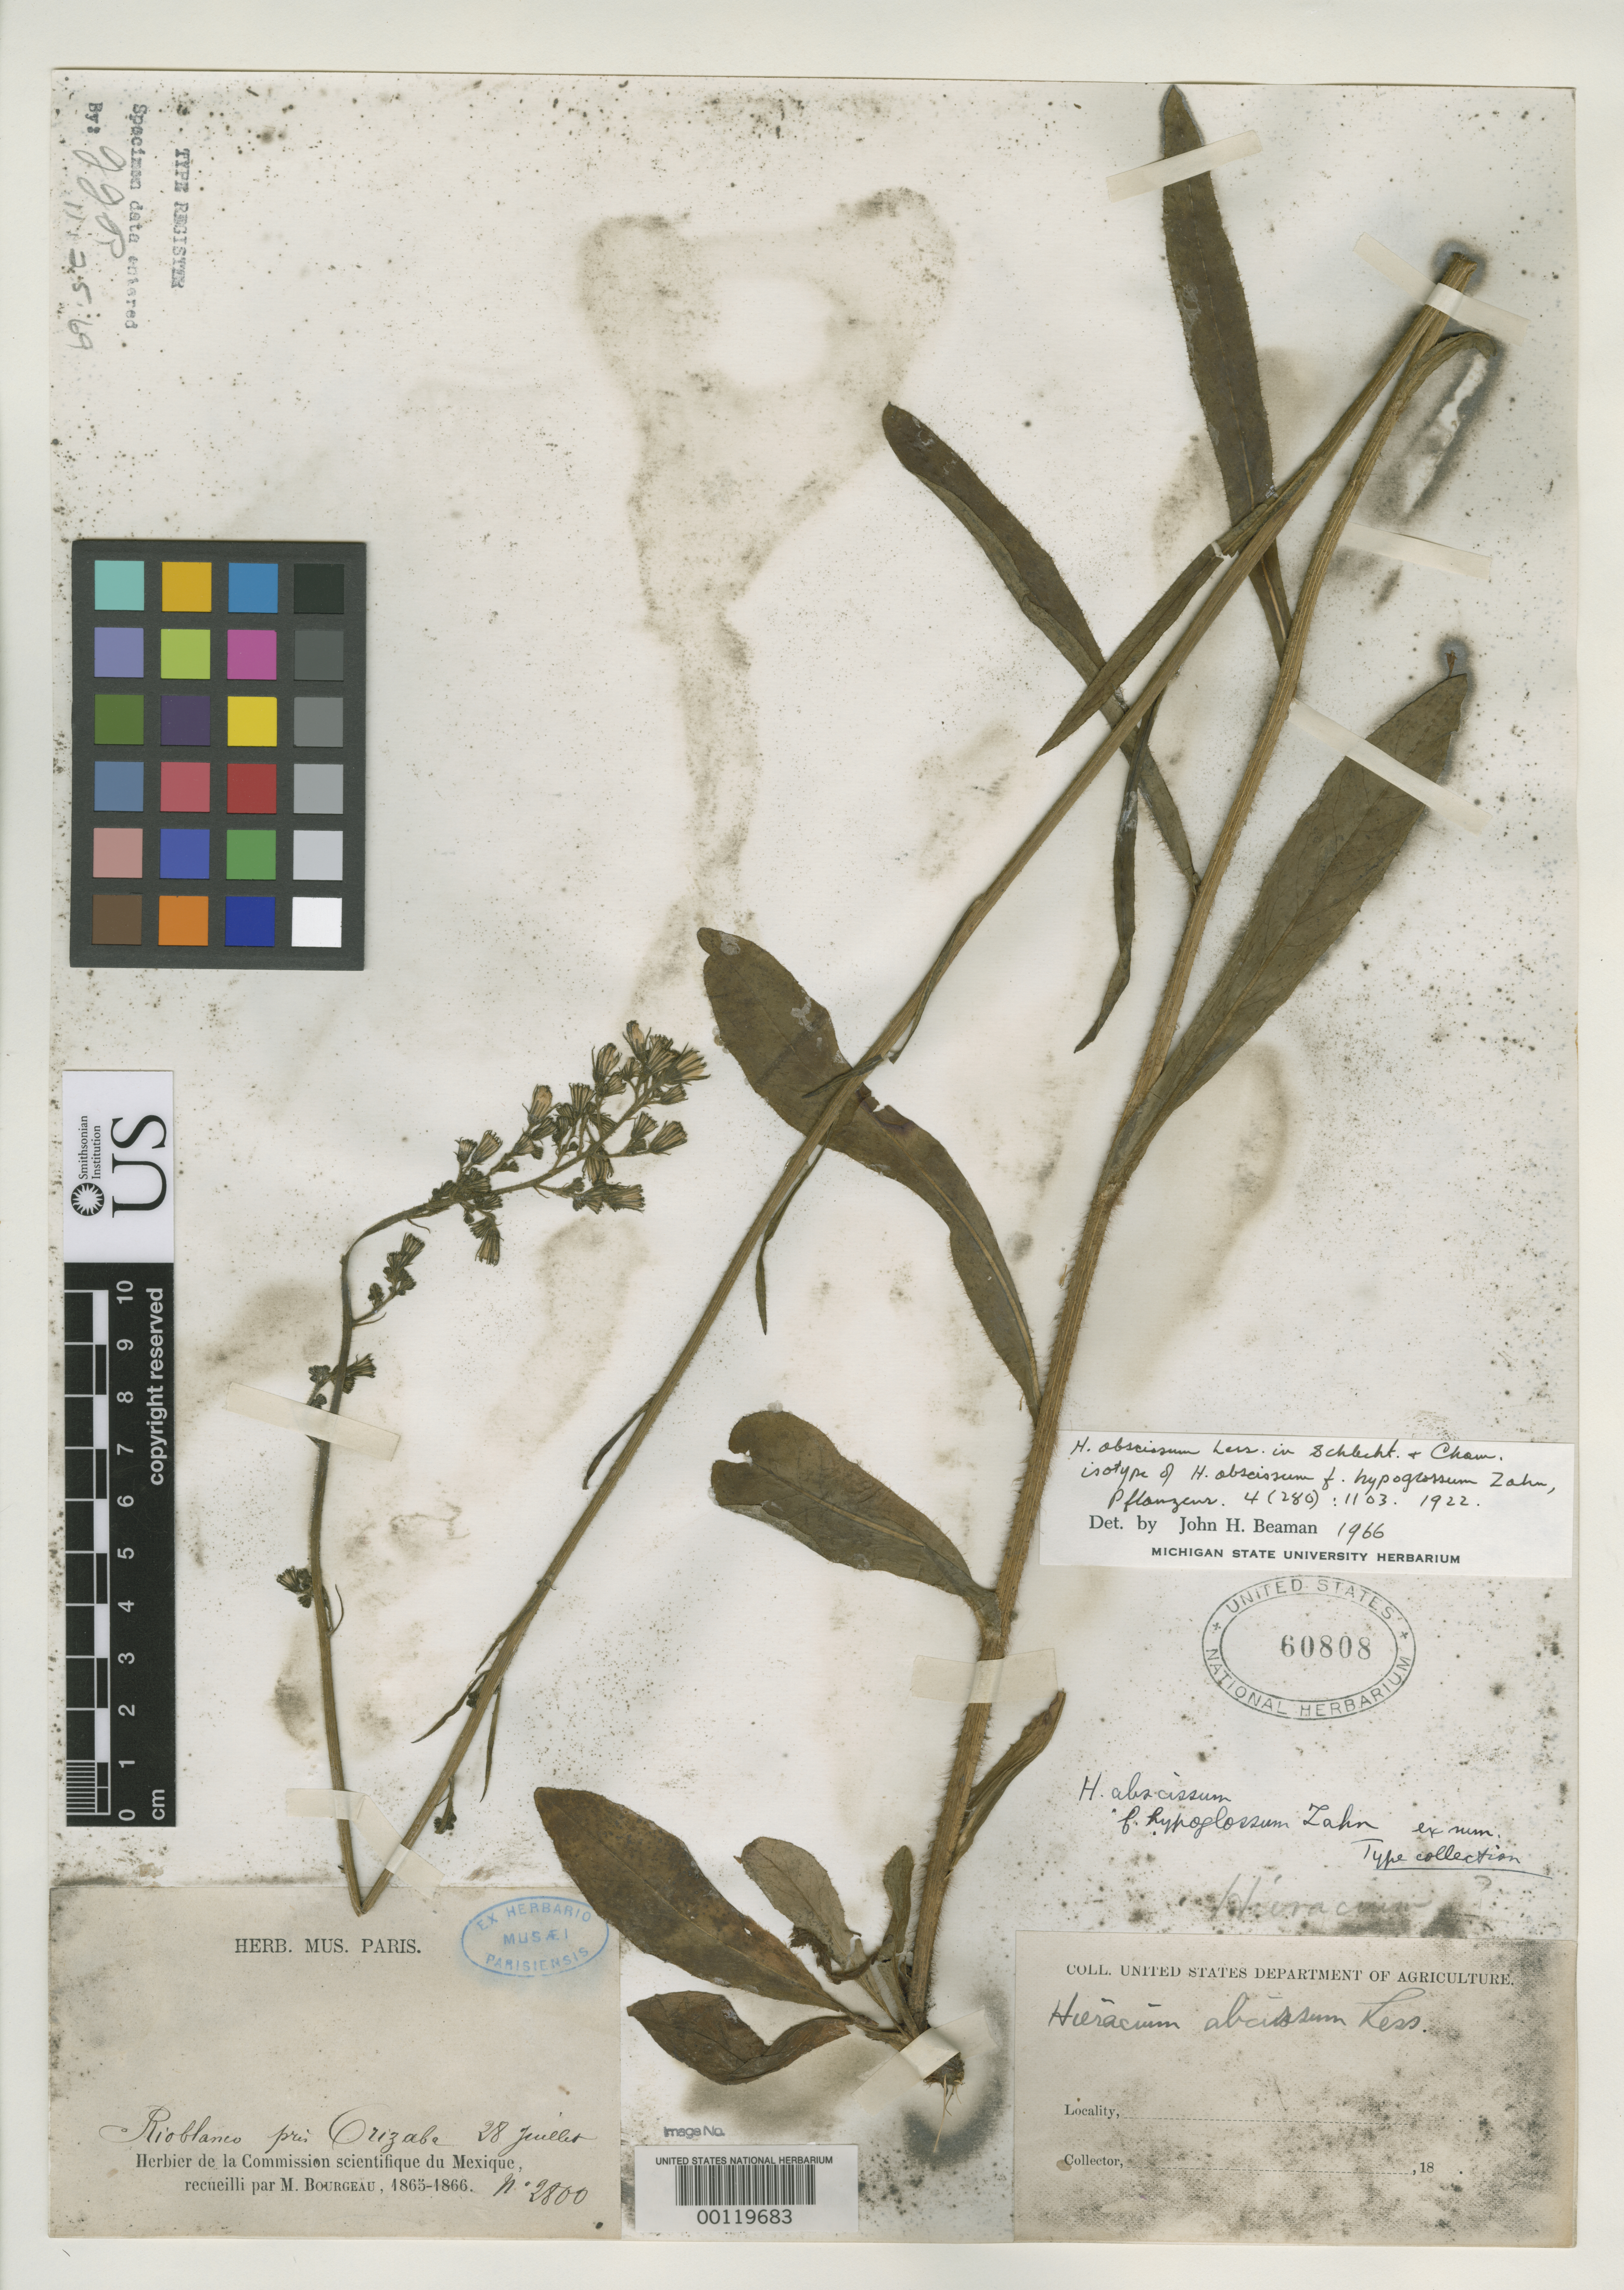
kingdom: Plantae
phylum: Tracheophyta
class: Magnoliopsida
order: Asterales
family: Asteraceae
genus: Hieracium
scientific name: Hieracium abscissum f. hypoglossum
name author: Zahn in Engl.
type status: Isotype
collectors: E. Bourgeau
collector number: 2800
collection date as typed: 1865 to -- --- 1866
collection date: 1865/1866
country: Mexico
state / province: Veracruz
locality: Orizaba.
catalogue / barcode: US 60808